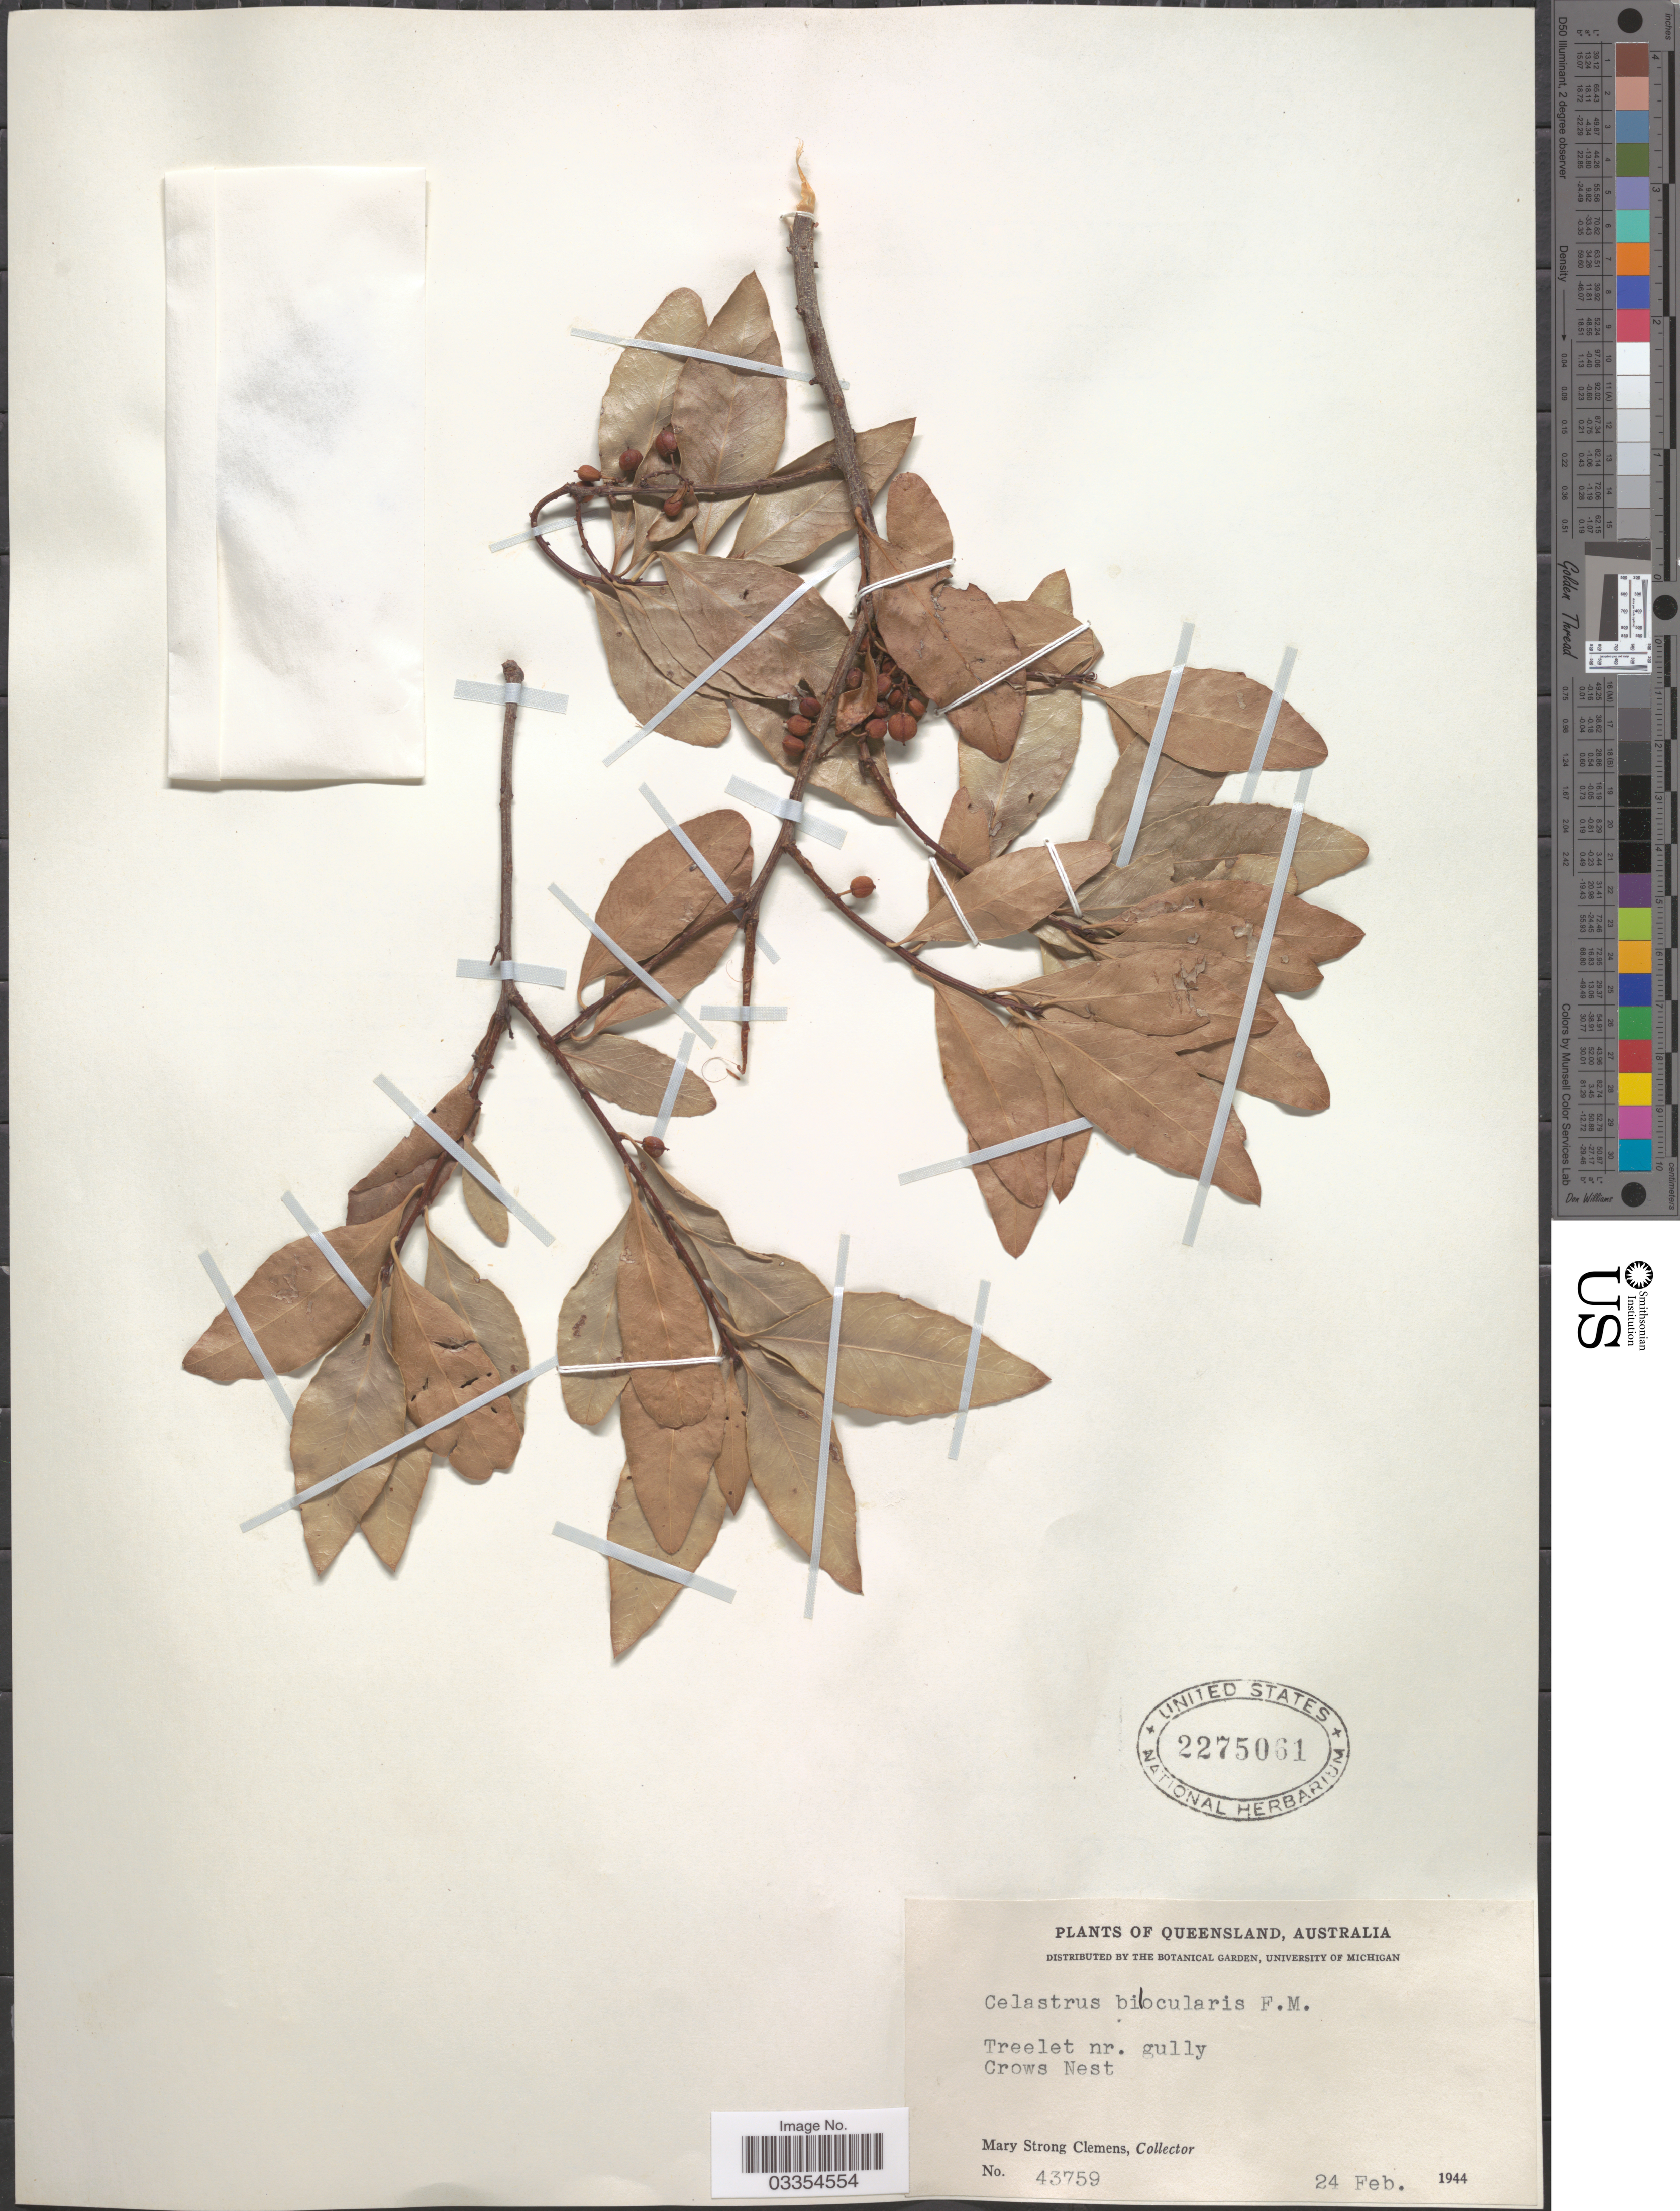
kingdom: Plantae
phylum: Tracheophyta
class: Magnoliopsida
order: Celastrales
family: Celastraceae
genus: Celastrus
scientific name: Celastrus bilocularis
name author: F. Muell.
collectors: M. S. Clemens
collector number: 43759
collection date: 1944-02-24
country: Australia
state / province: Queensland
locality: Crows Nest.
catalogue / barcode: US 2275061